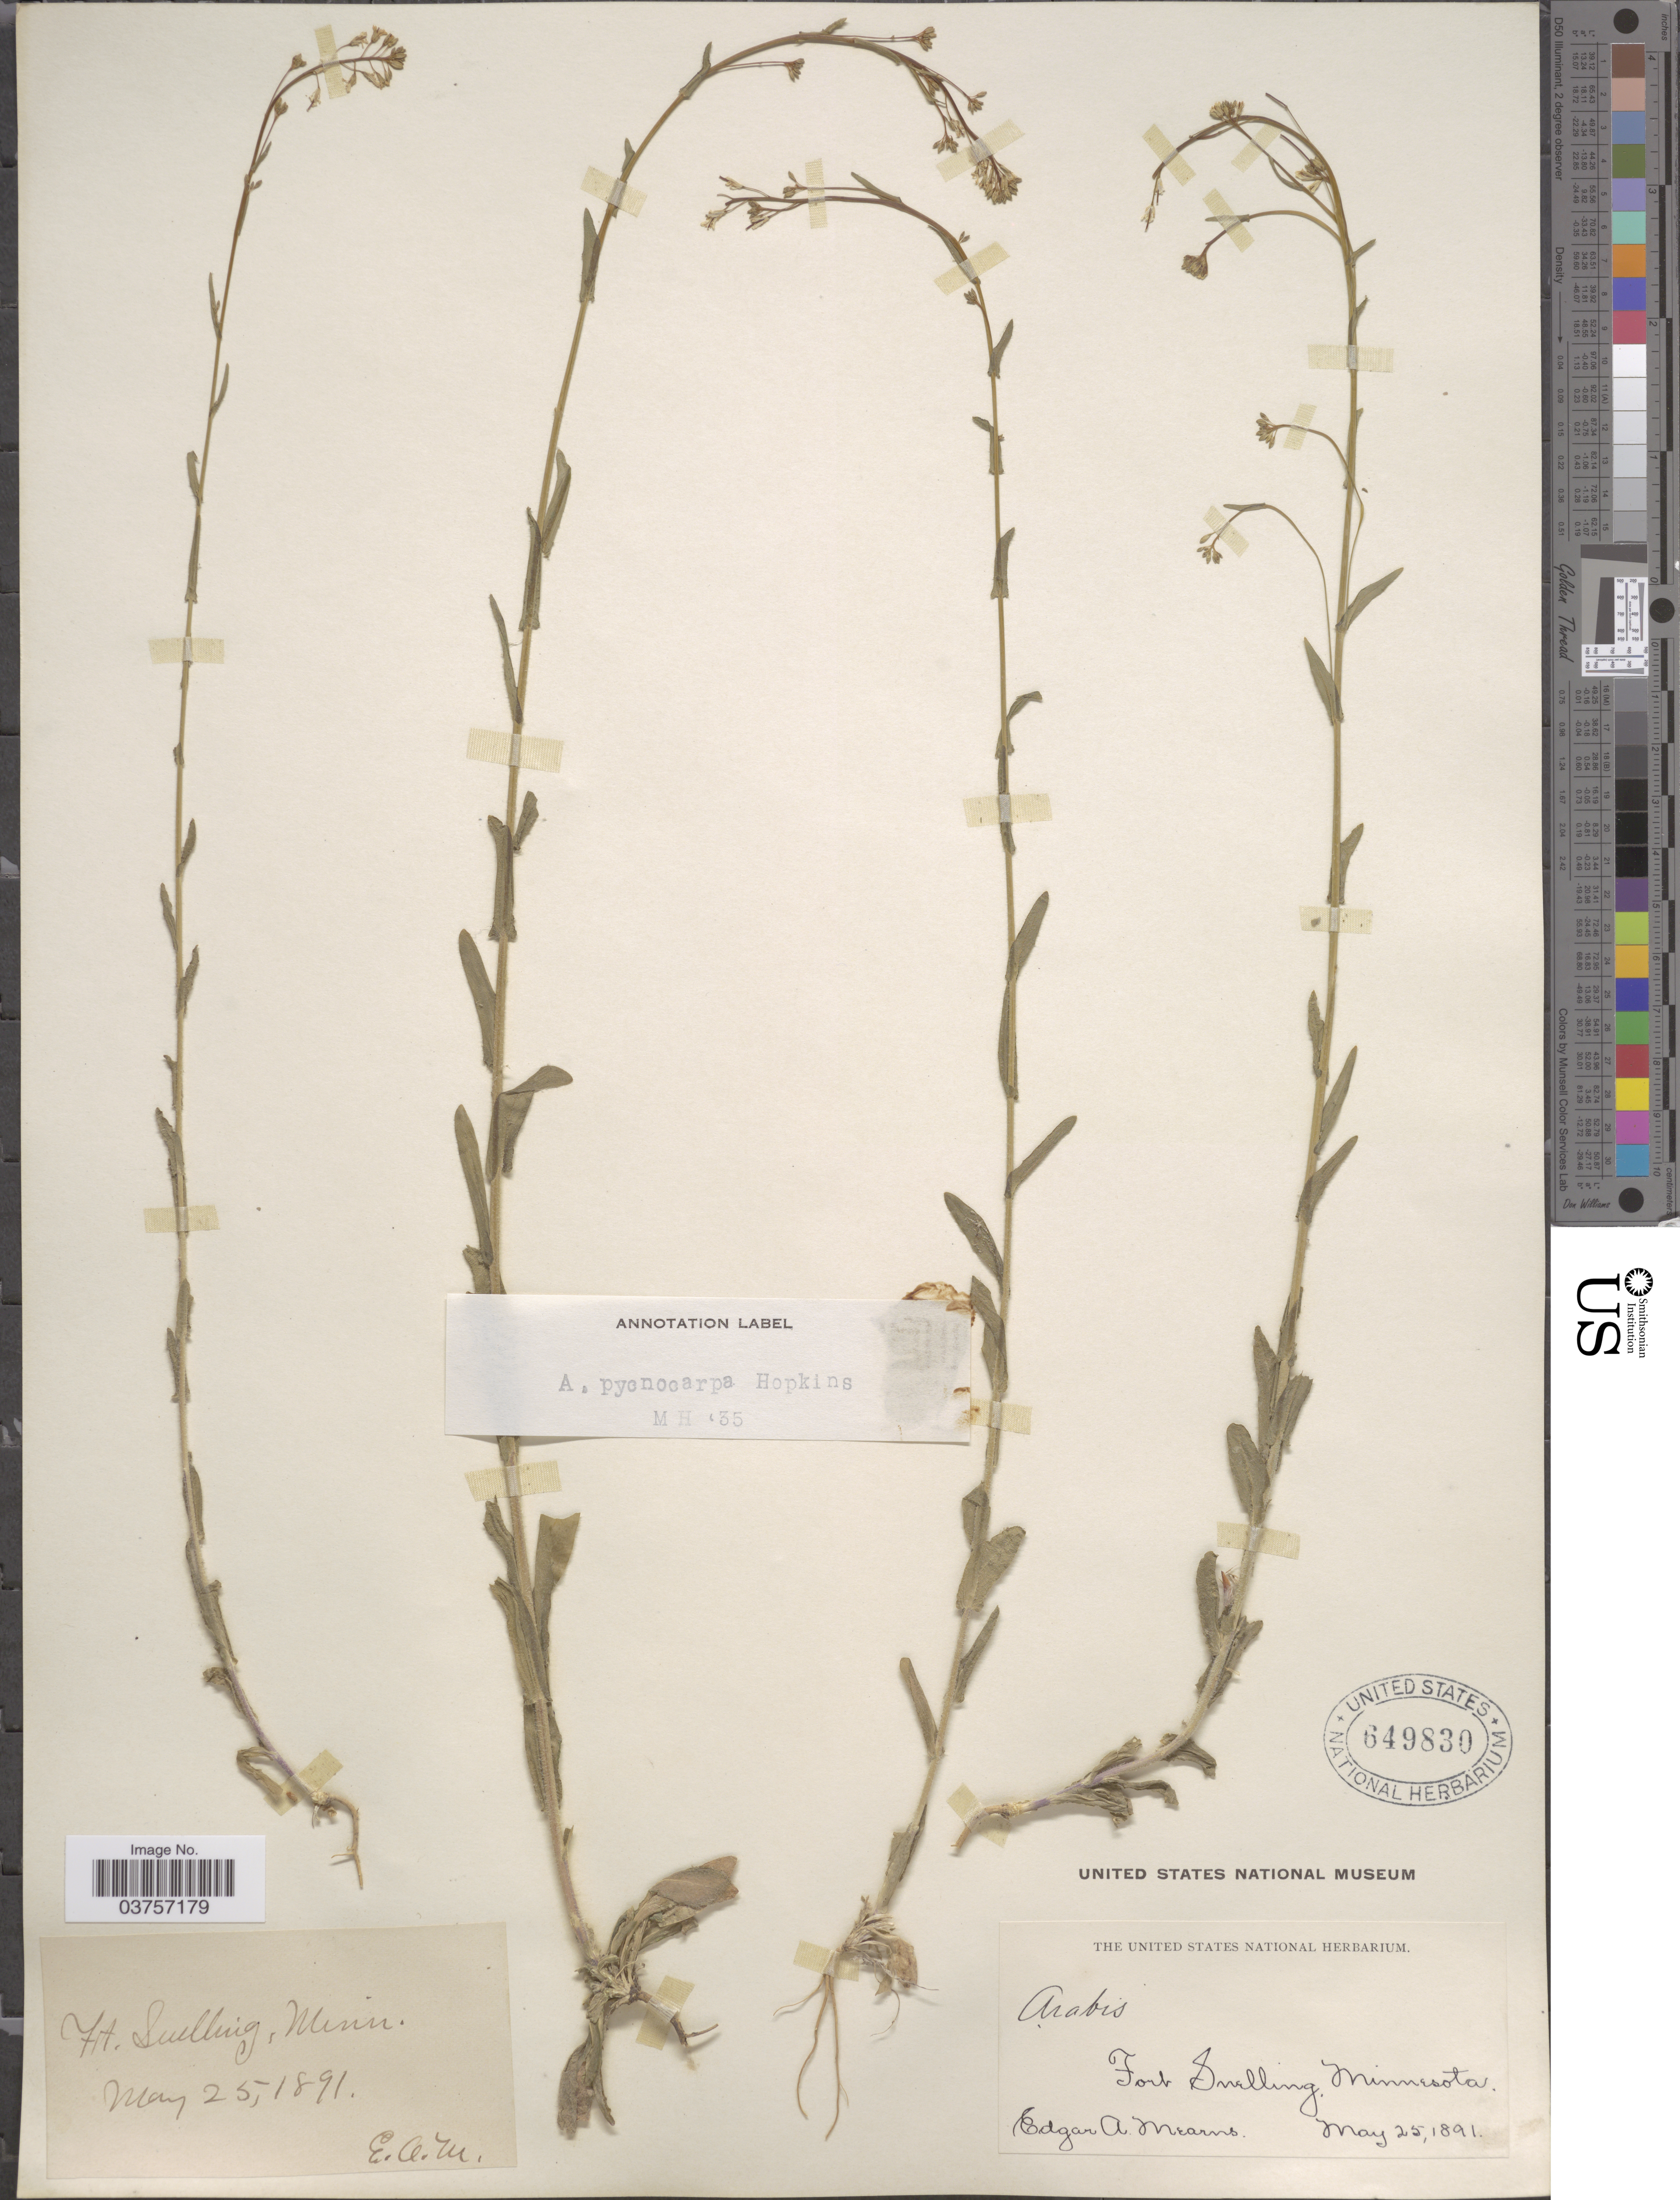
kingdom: Plantae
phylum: Tracheophyta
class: Magnoliopsida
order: Brassicales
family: Brassicaceae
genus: Arabis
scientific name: Arabis hirsuta var. pycnocarpa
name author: M. Hopkins & Rollins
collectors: E. A. Mearns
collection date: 1891-05-25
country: United States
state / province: Minnesota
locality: Fort Snelling.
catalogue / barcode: US 649830